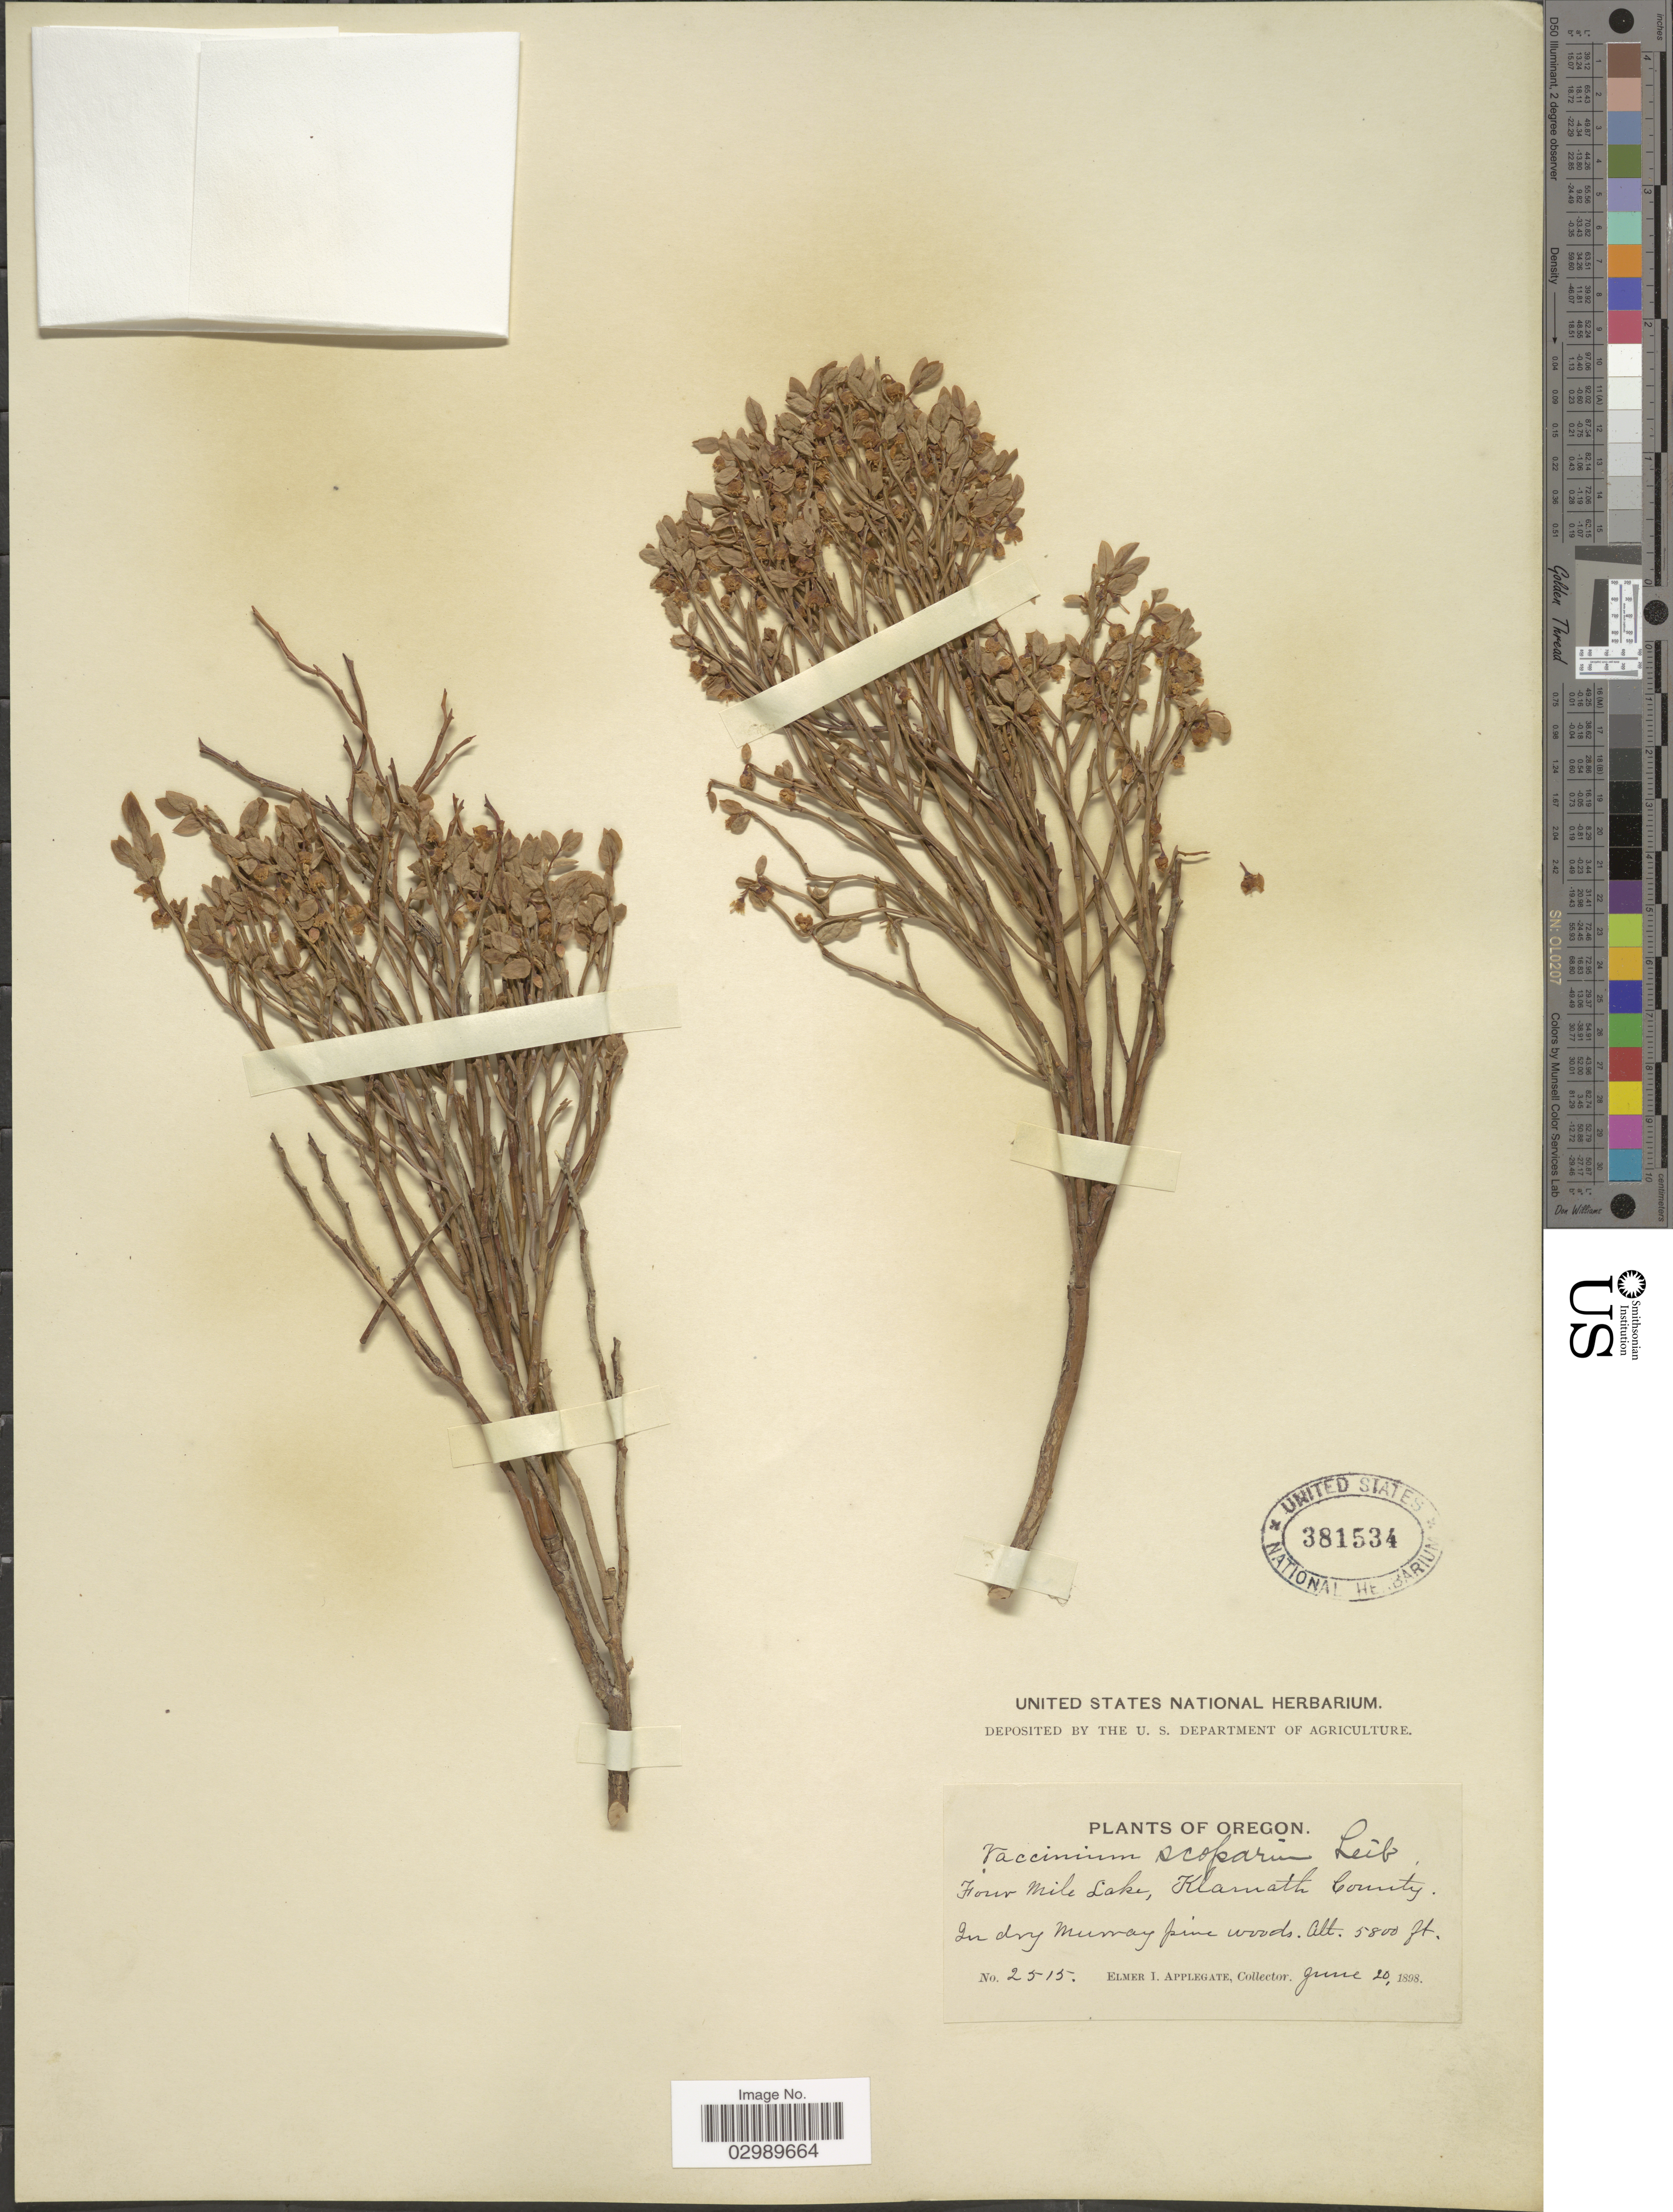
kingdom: Plantae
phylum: Tracheophyta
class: Magnoliopsida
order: Ericales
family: Ericaceae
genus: Vaccinium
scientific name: Vaccinium scoparium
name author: Leiberg ex Coville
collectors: E. I. Applegate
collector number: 2515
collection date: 1898-06-20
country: United States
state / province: Oregon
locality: Four Mile Lake, Klamath County.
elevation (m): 1768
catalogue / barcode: US 381534